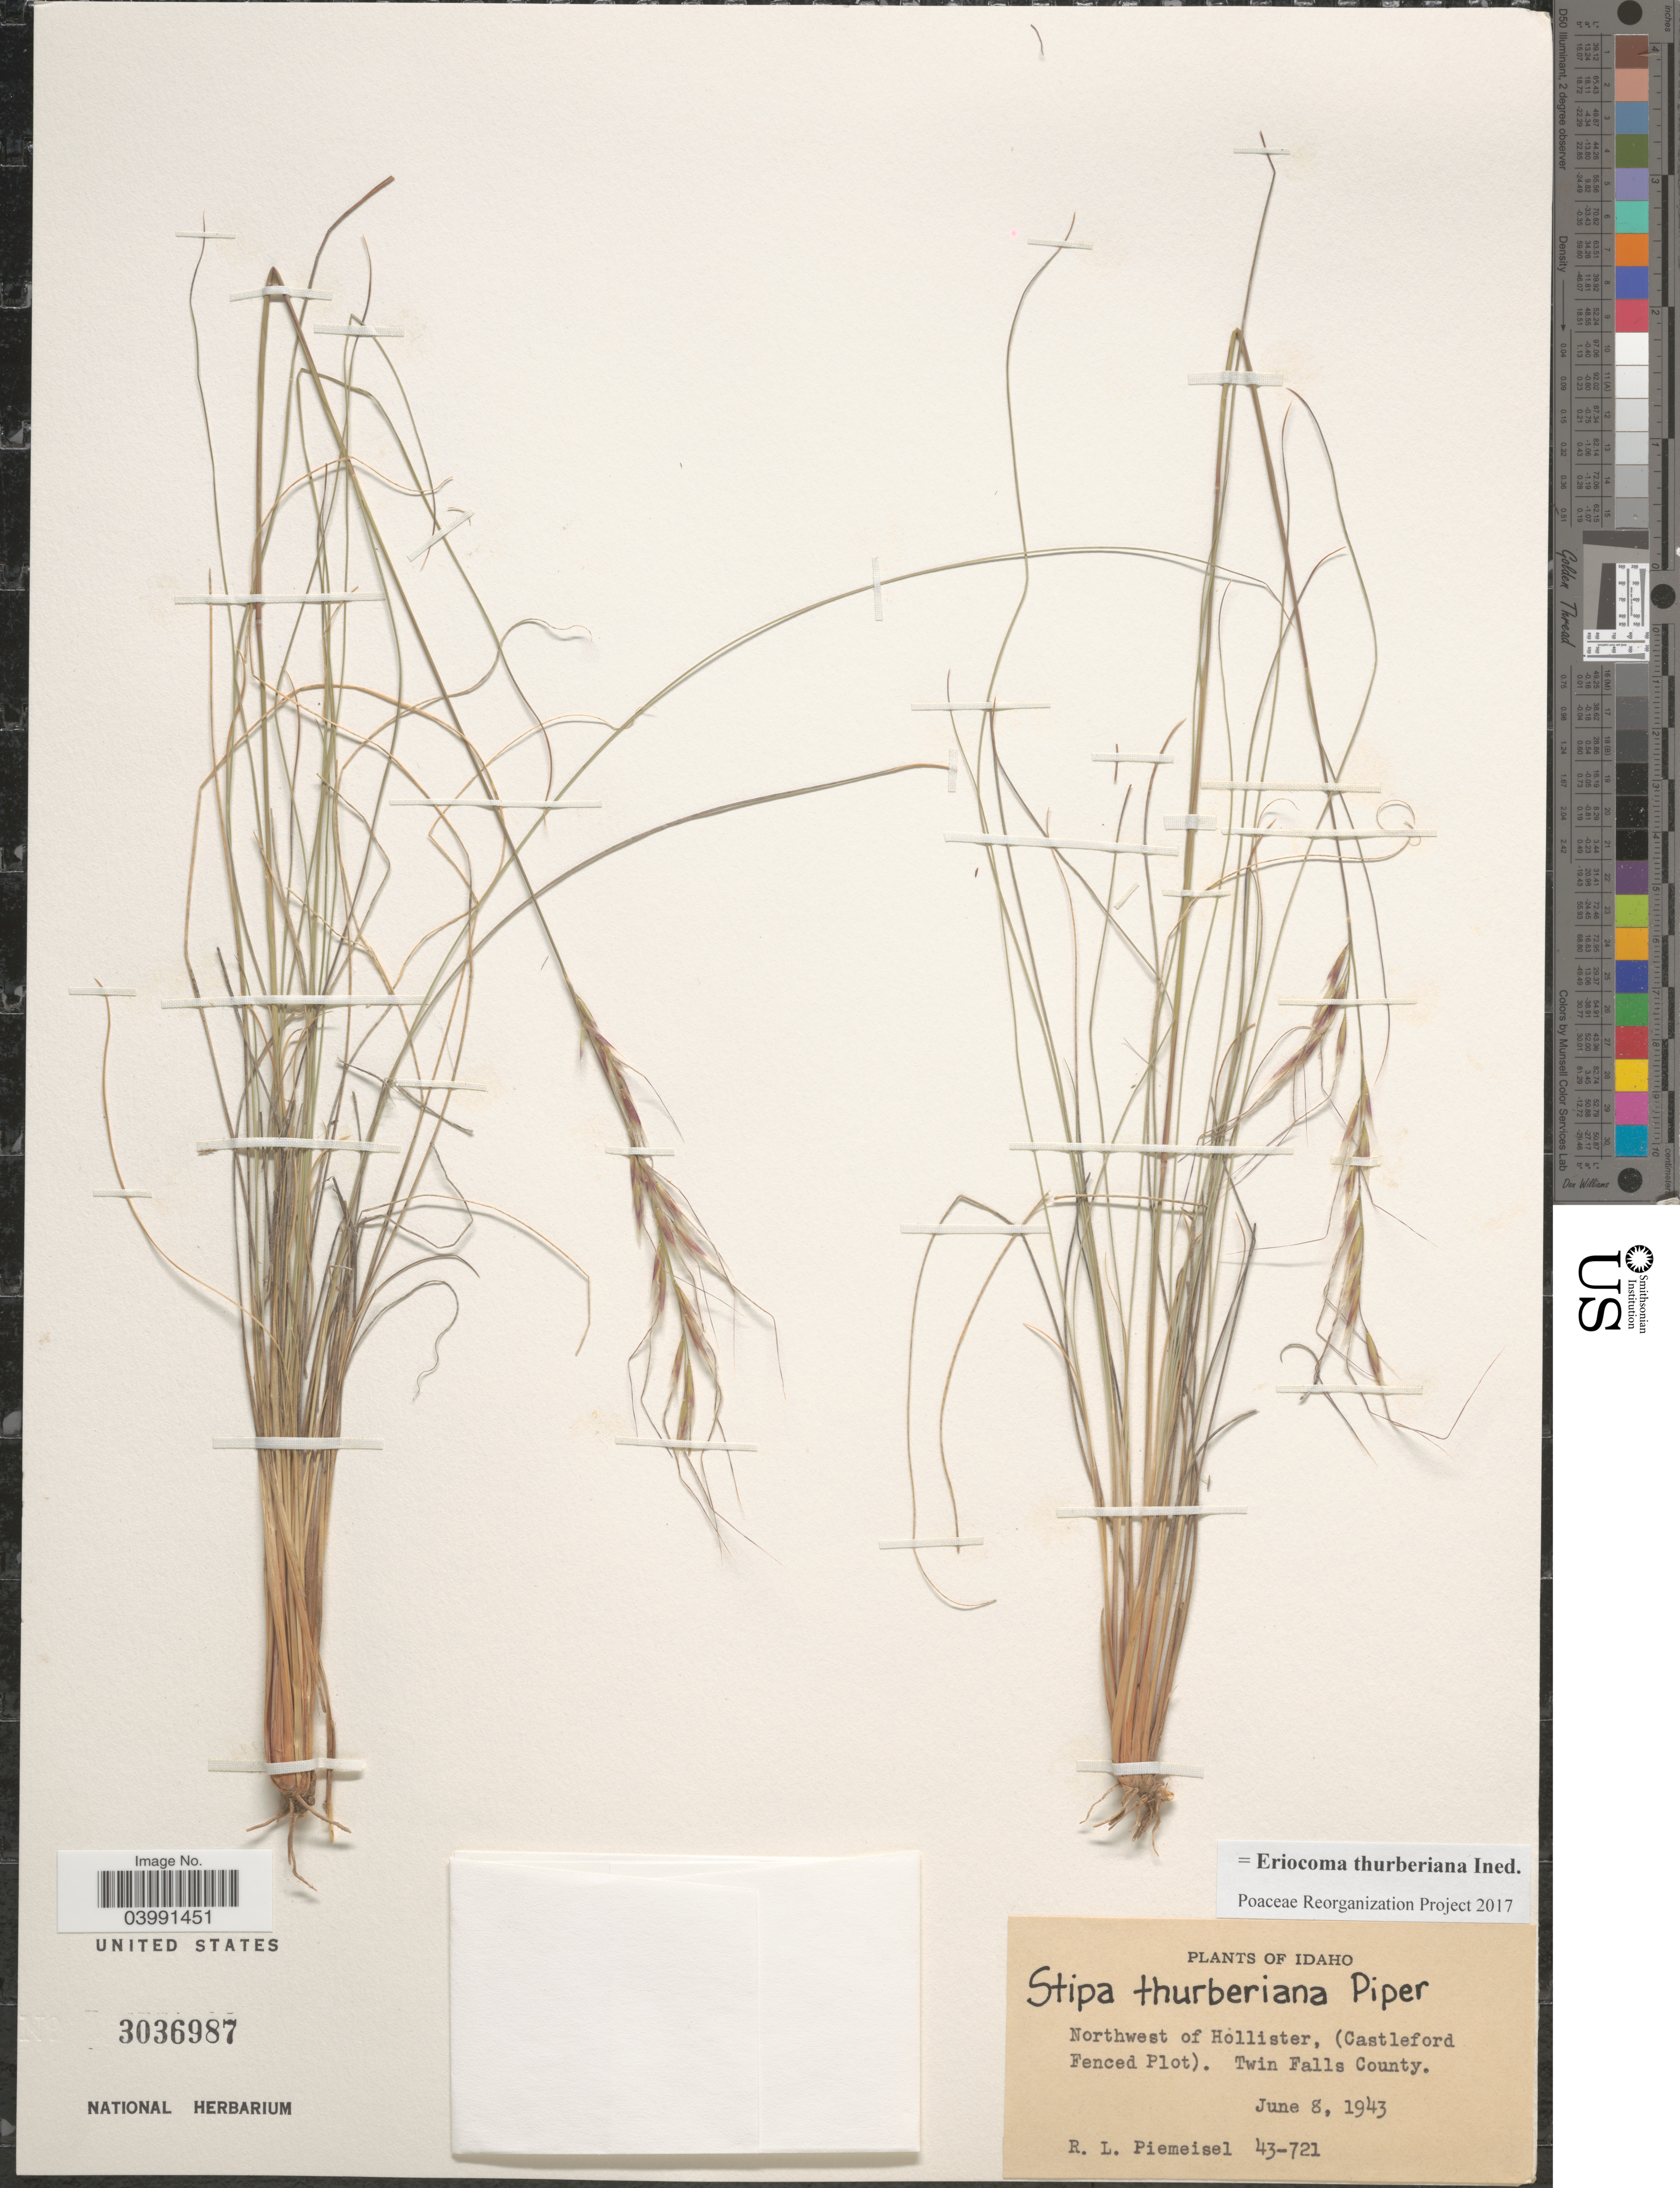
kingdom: Plantae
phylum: Tracheophyta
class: Liliopsida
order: Poales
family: Poaceae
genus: Eriocoma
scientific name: Eriocoma thurberiana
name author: (Piper) Romasch.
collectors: R. L. Piemeisel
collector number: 43-721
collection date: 1943-06-08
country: United States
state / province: Idaho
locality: Northwest of Hollister, (Castleford Fenced Plot). Twin Falls County.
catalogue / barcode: US 3036987